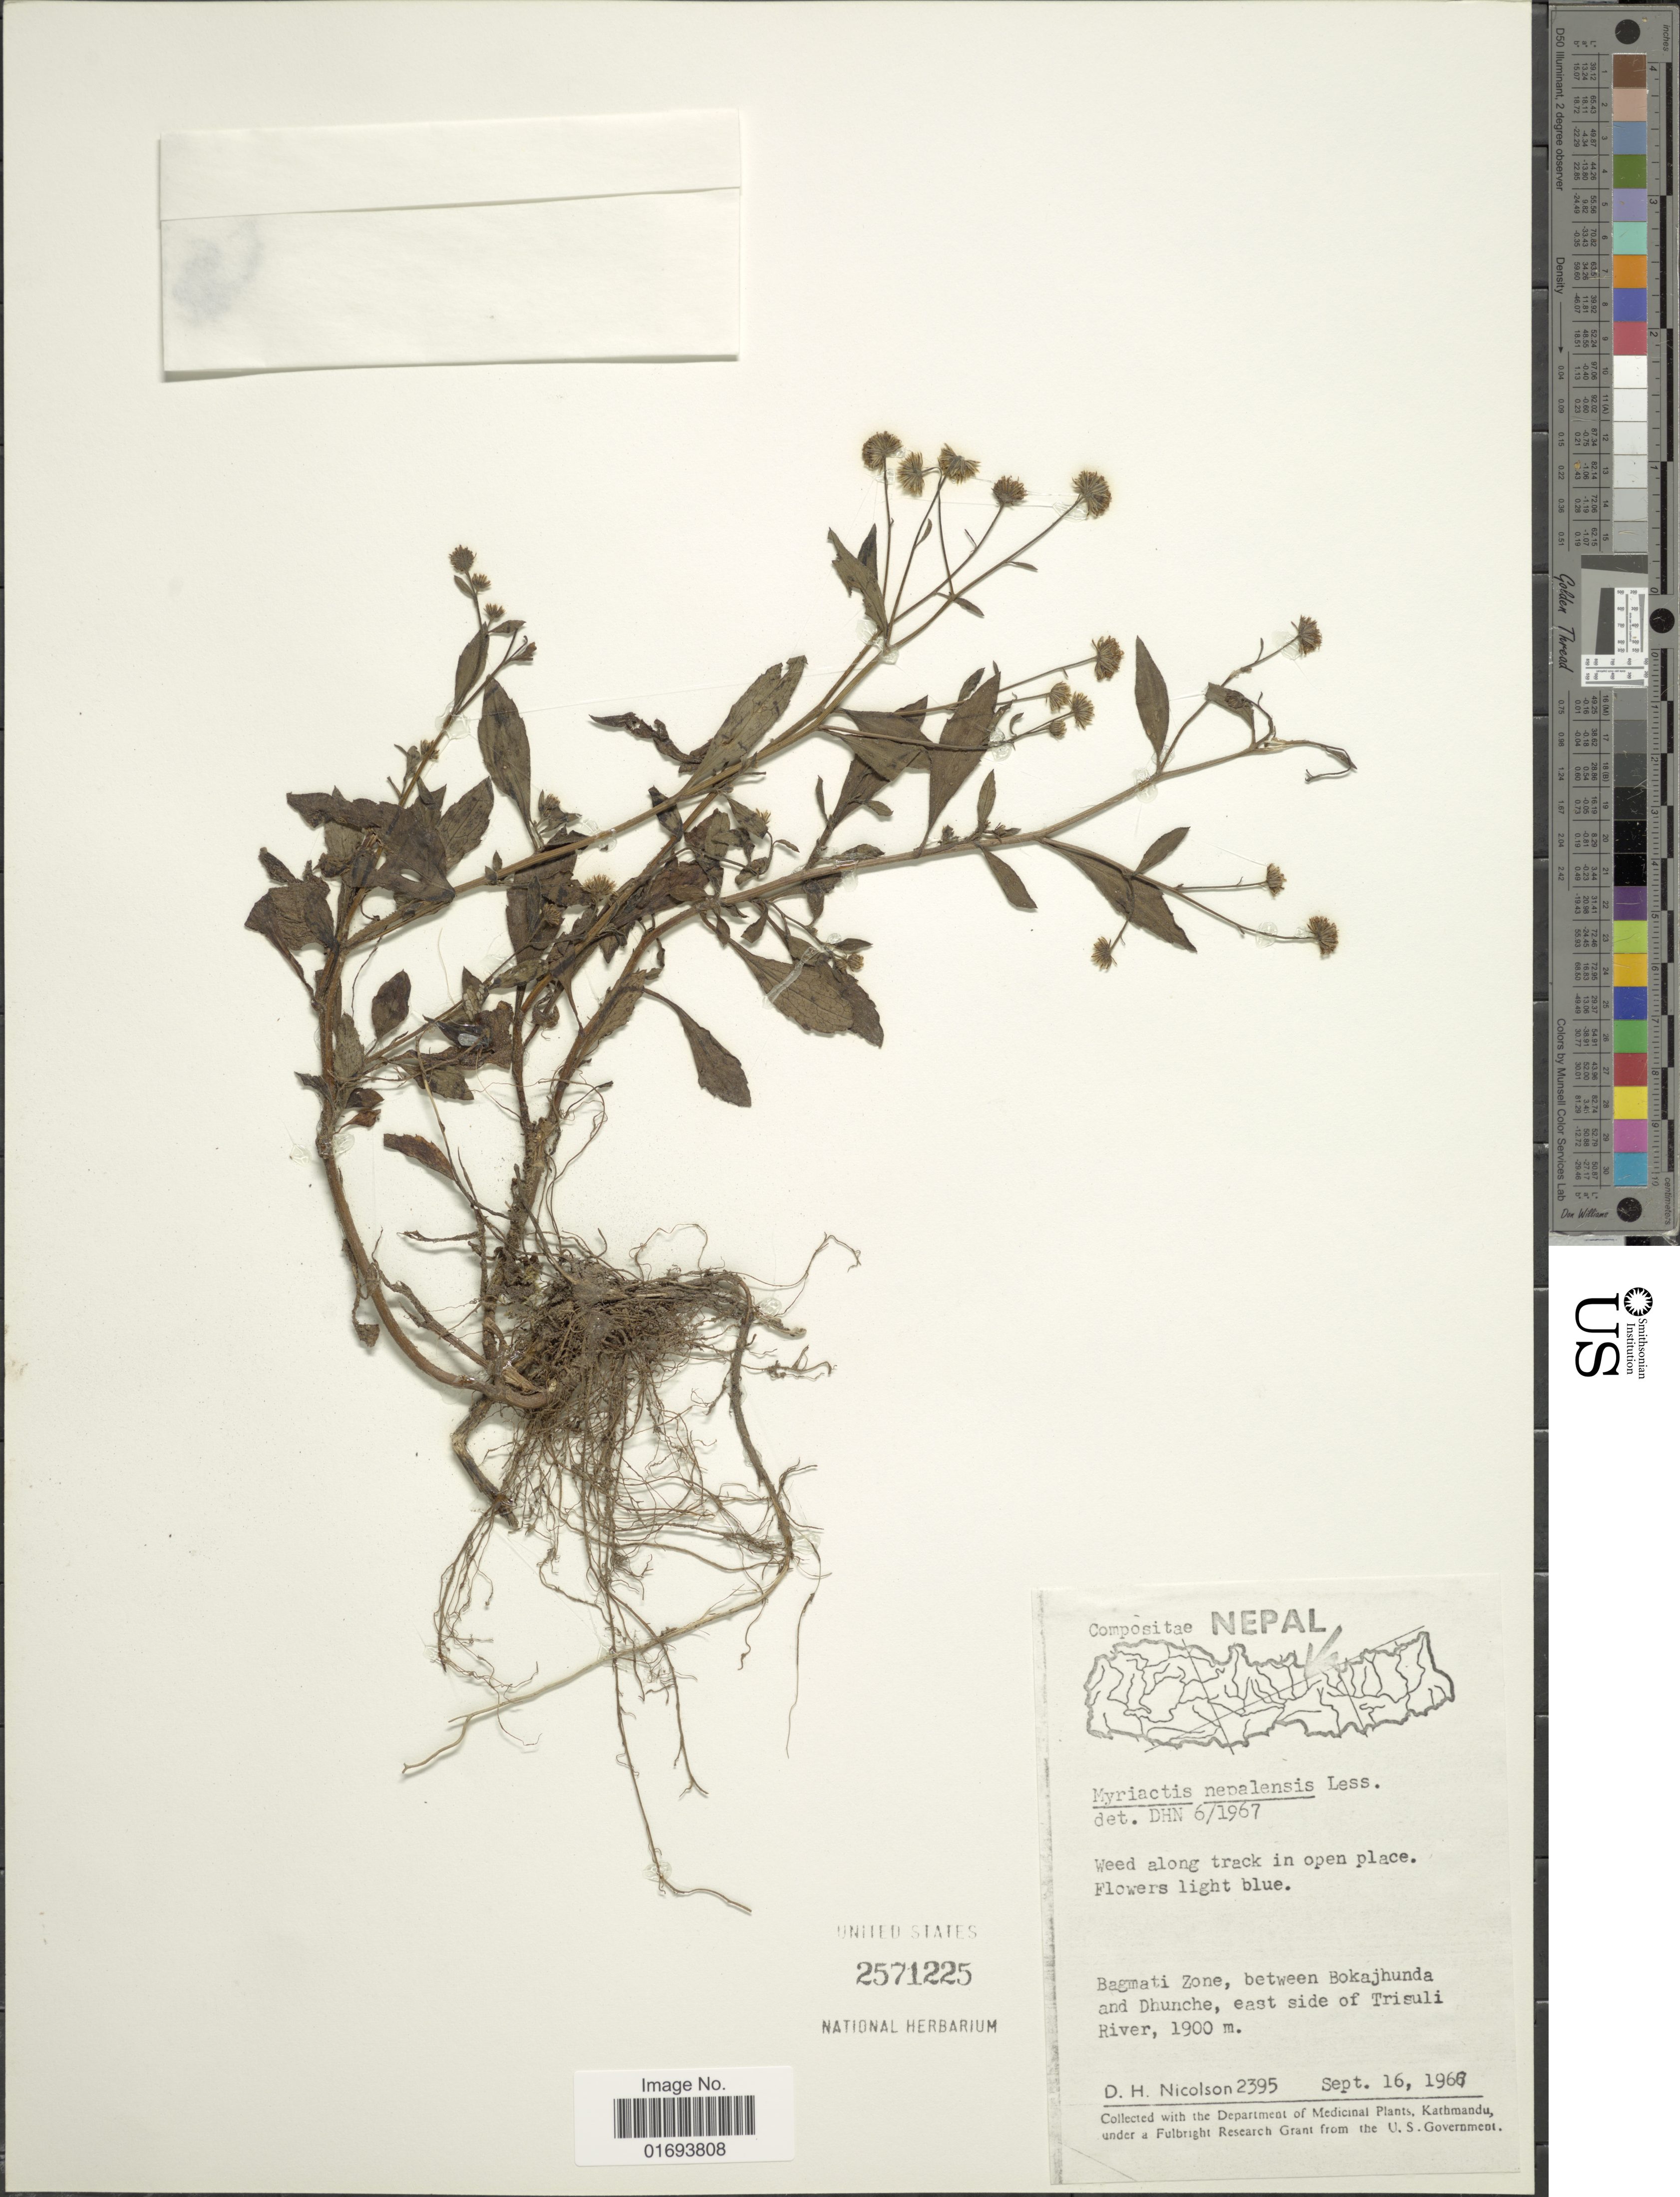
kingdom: Plantae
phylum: Tracheophyta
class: Magnoliopsida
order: Asterales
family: Asteraceae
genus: Myriactis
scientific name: Myriactis nepalensis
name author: Less.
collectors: D. H. Nicolson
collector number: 2395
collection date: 1967-09-16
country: Nepal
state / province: Bagmati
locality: Bagmati, between Bokajhunda and Dhunche, east side of Trisuli River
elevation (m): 1900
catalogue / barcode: US 2571225